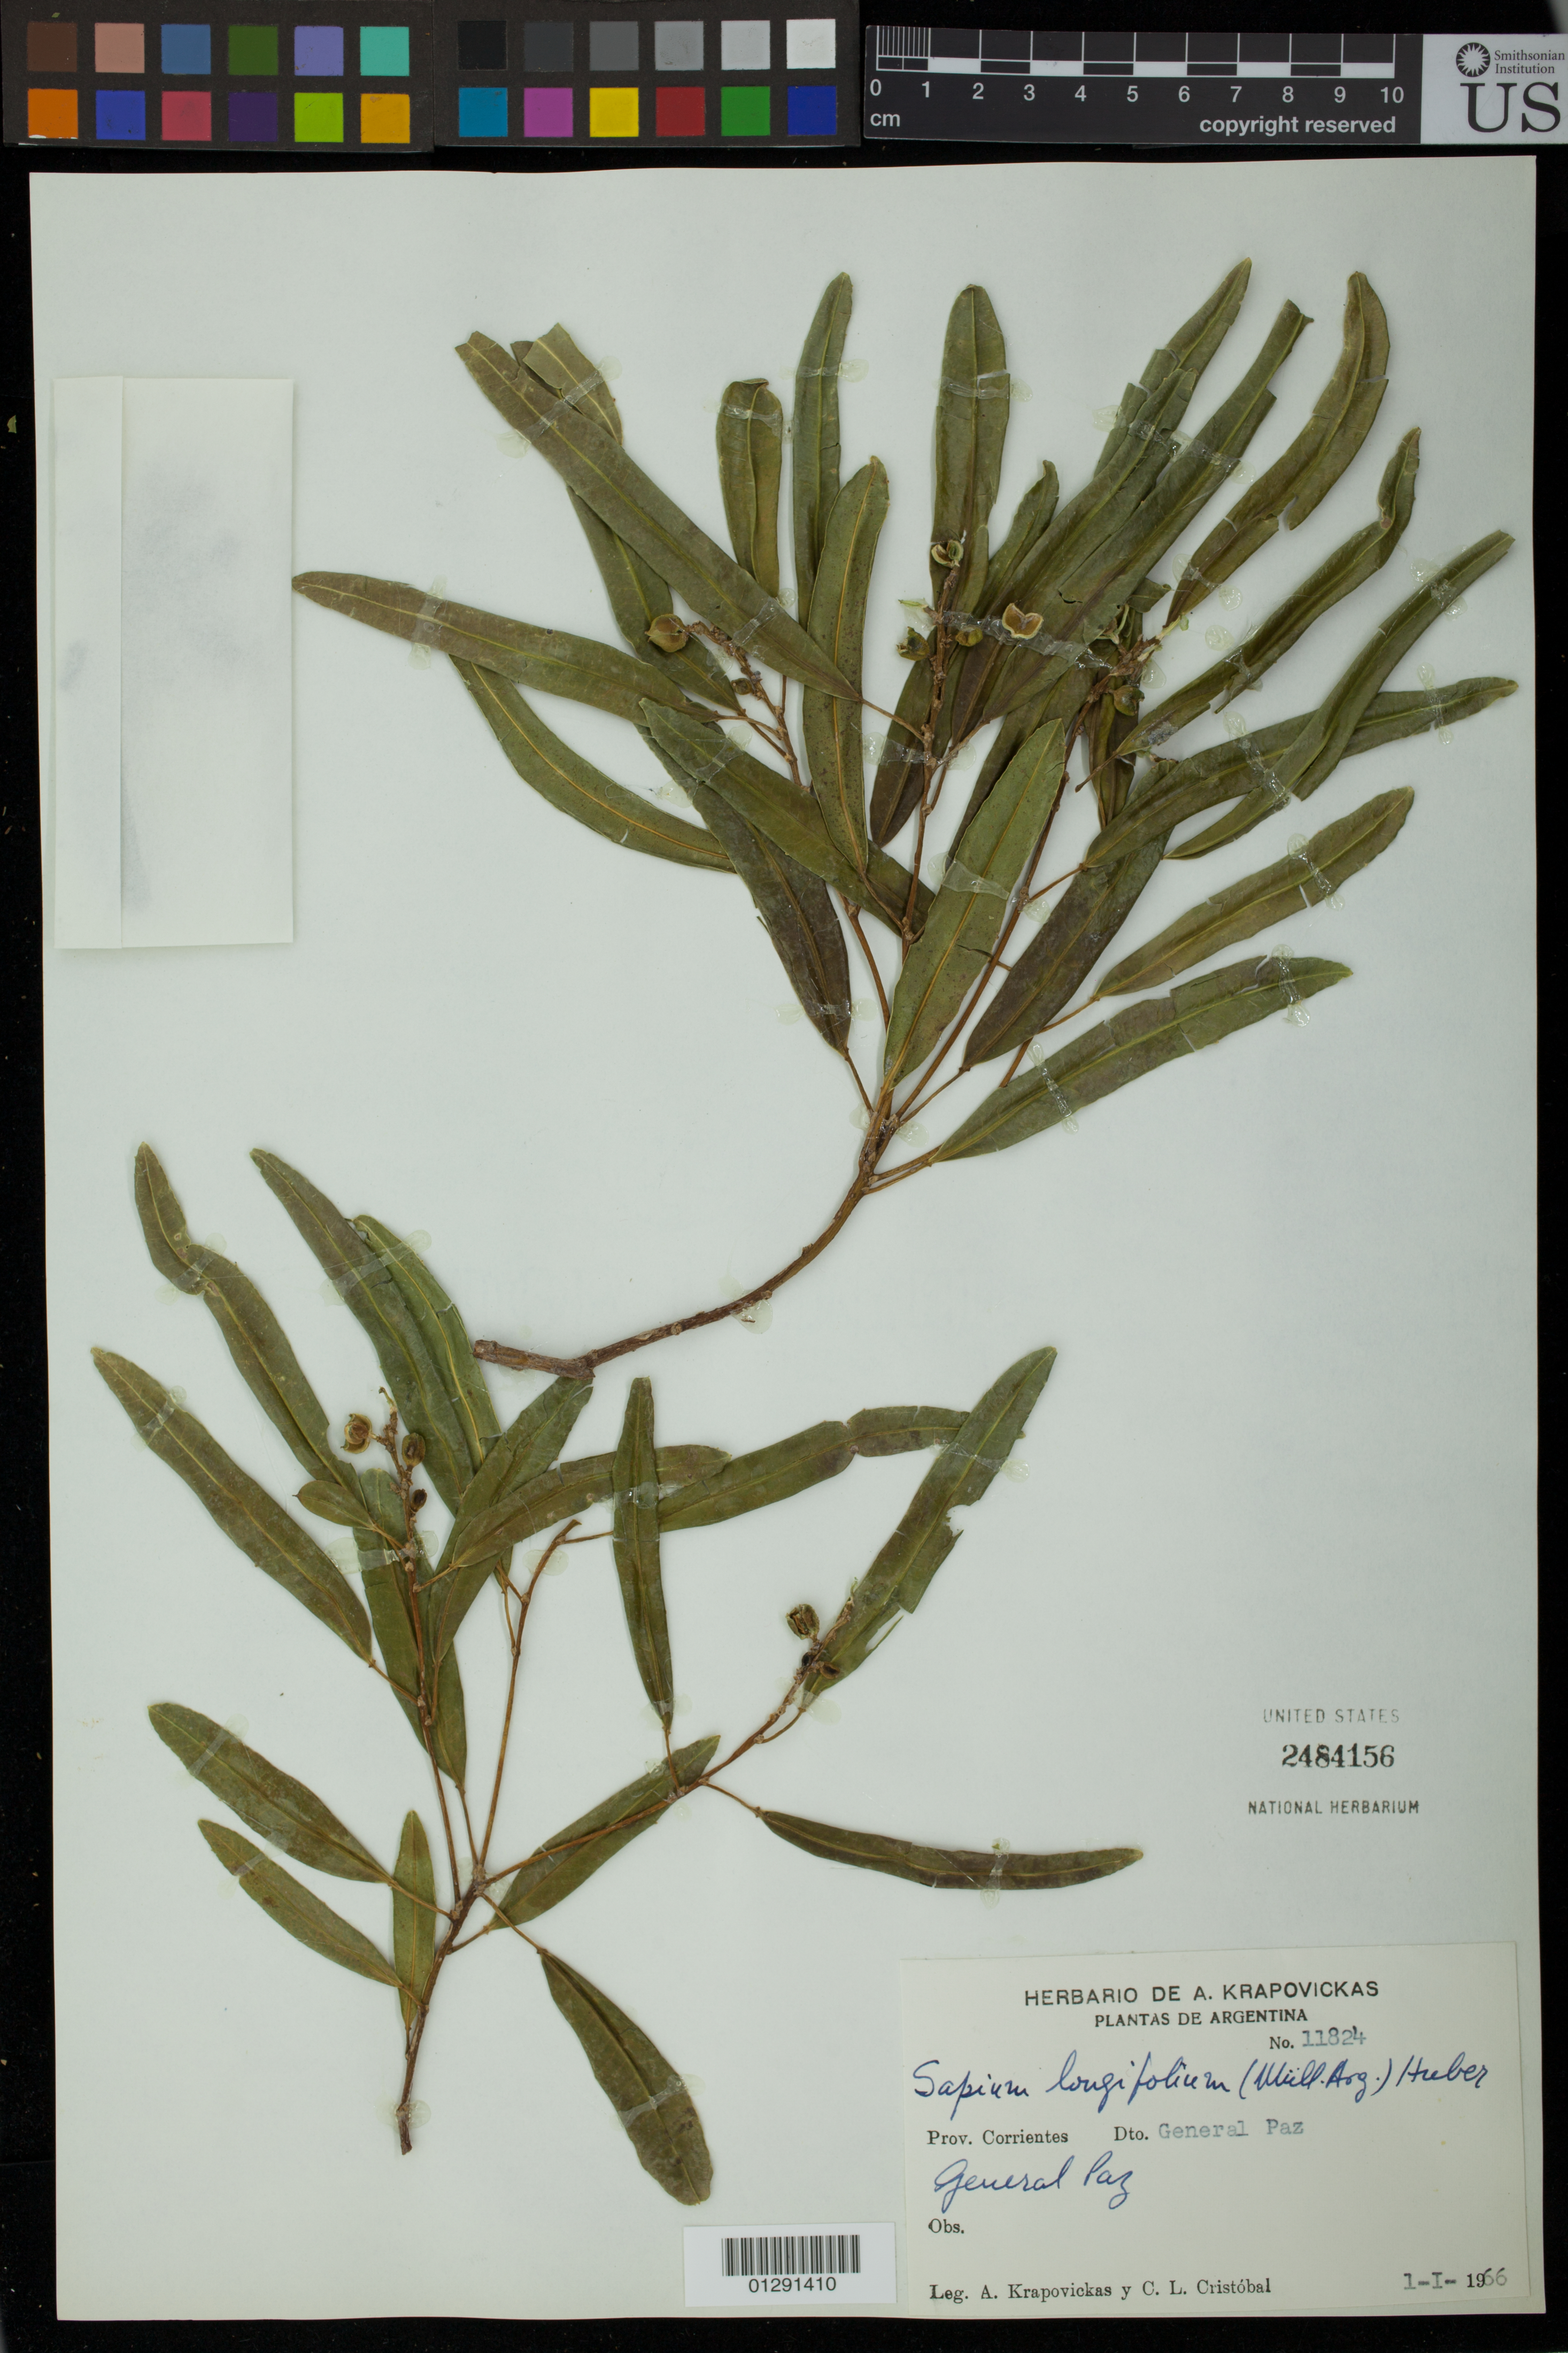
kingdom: Plantae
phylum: Tracheophyta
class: Magnoliopsida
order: Malpighiales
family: Euphorbiaceae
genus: Sapium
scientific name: Sapium haematospermum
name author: Müll. Arg.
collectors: A. Krapovickas & C. L. Cristóbal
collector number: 11824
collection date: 1966-01-01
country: Argentina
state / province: Corrientes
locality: General Paz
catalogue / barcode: US 2484156